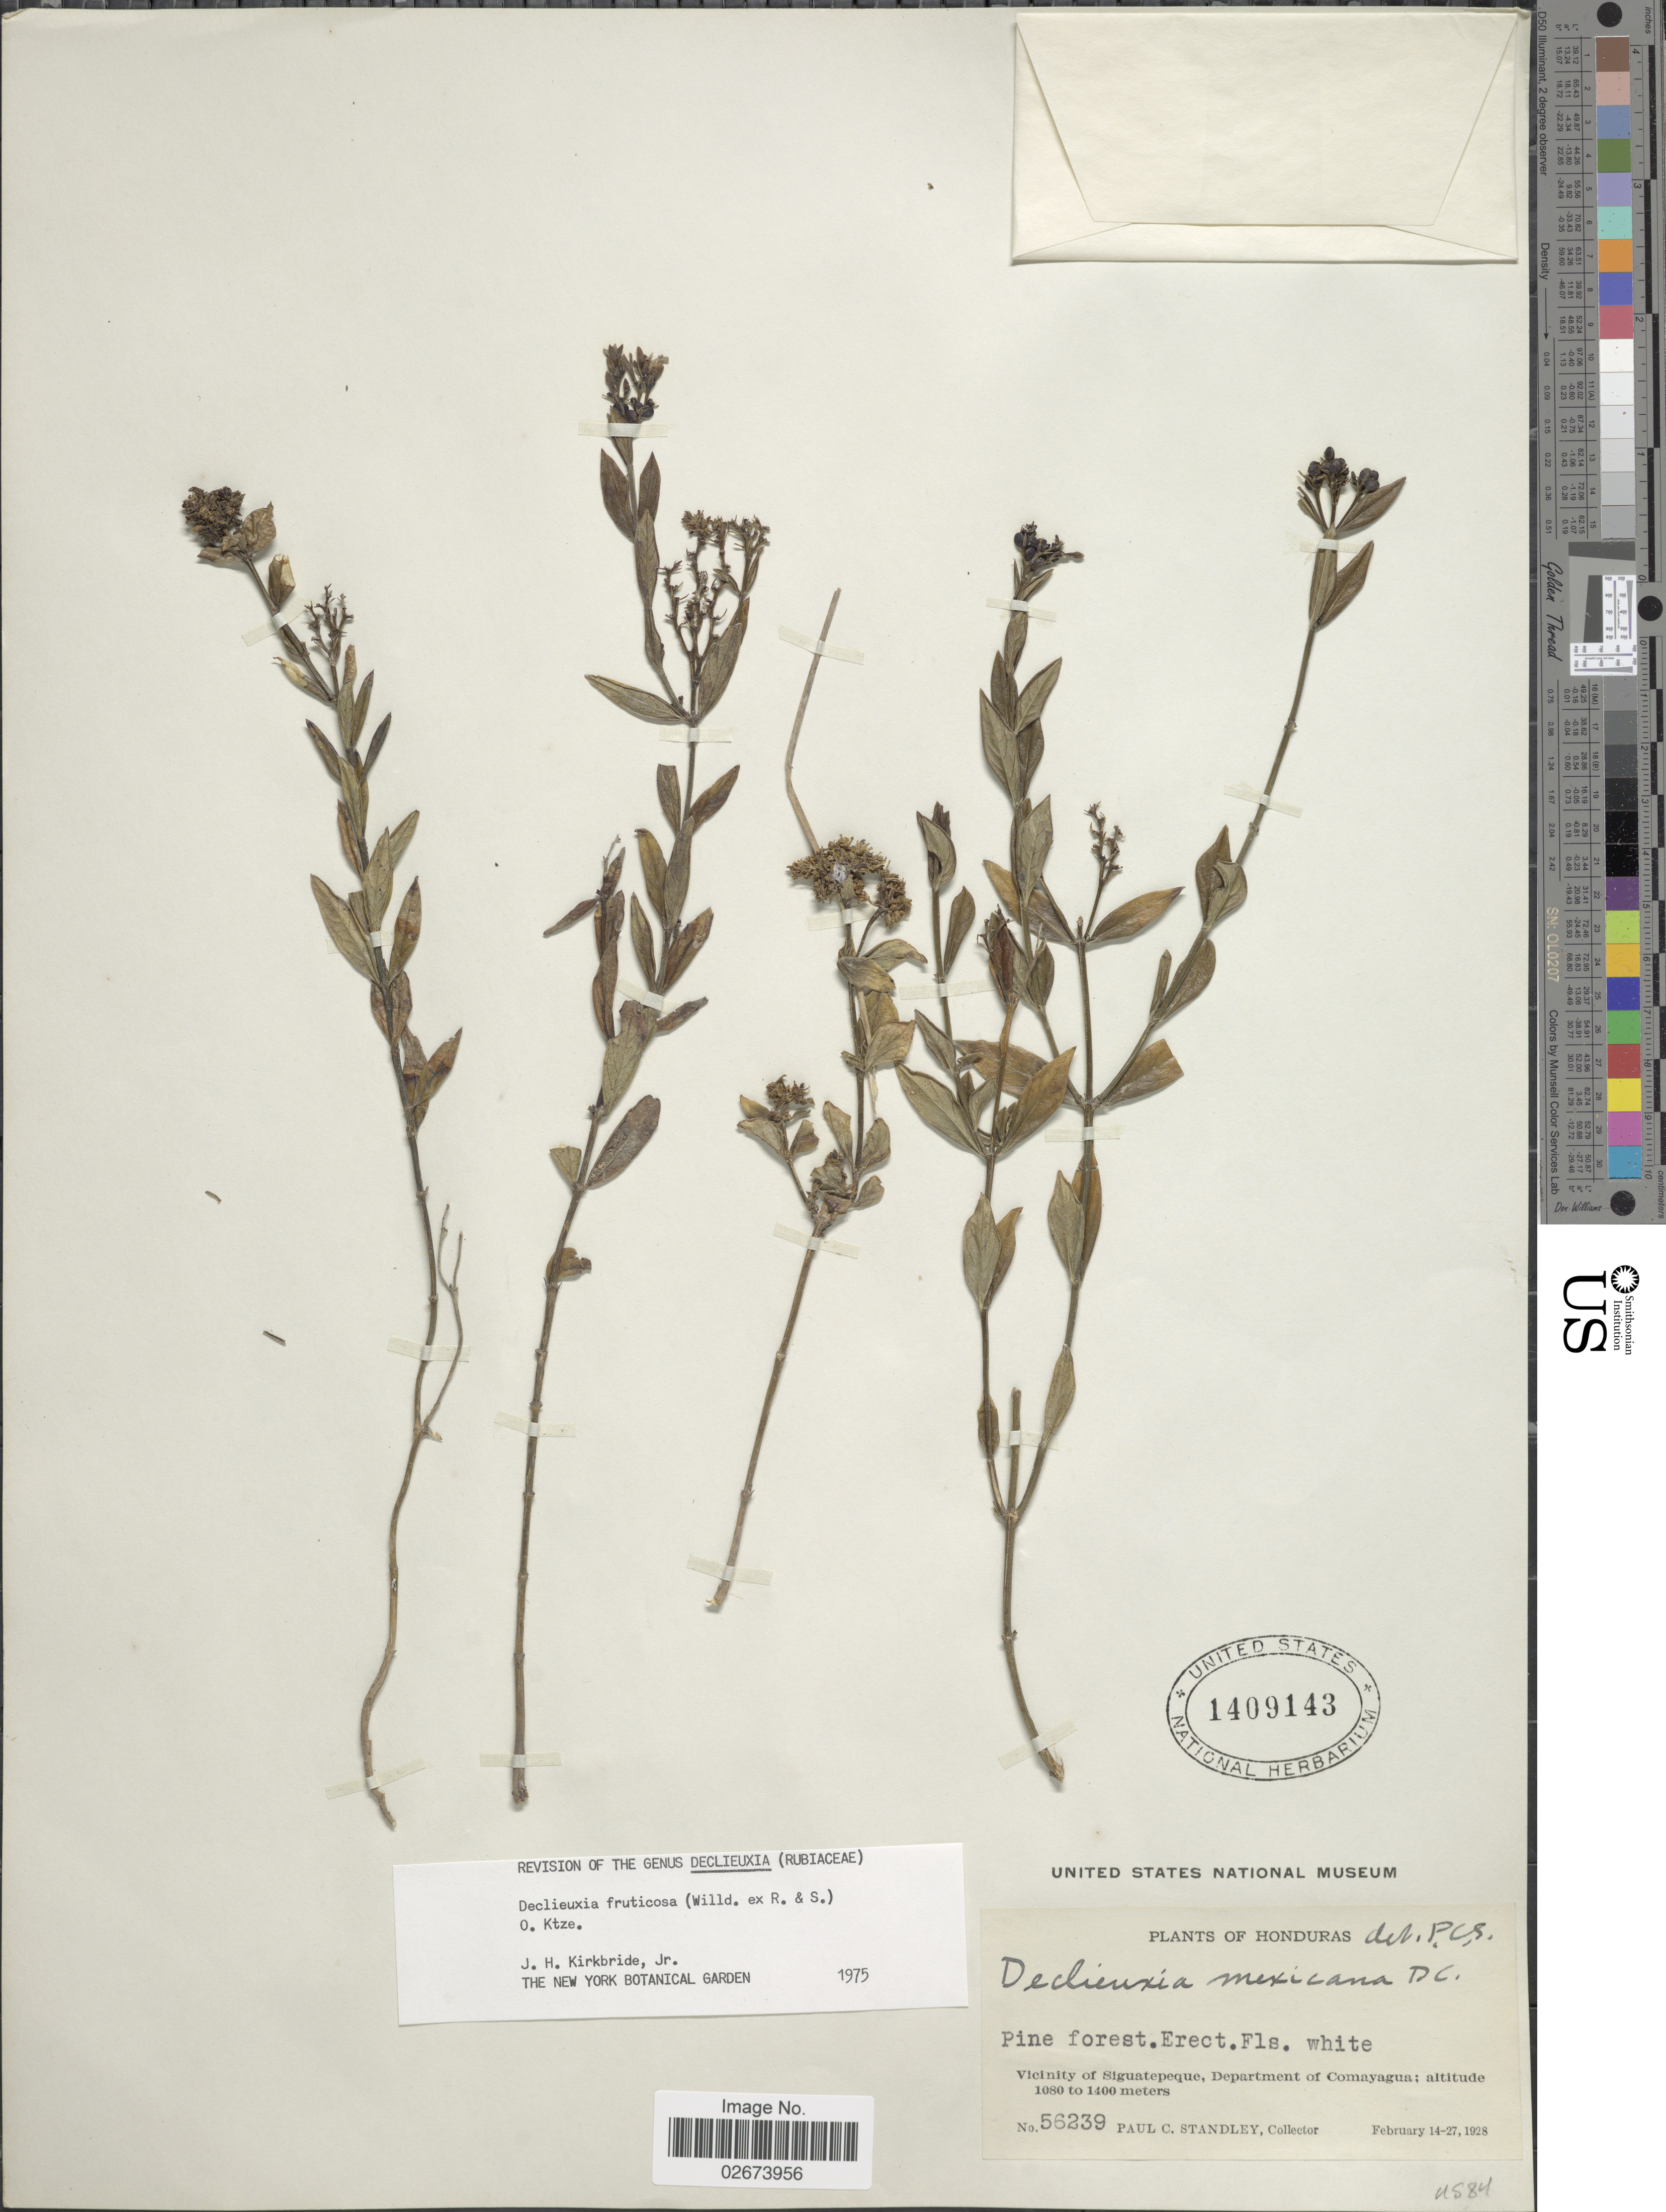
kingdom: Plantae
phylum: Tracheophyta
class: Magnoliopsida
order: Gentianales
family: Rubiaceae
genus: Declieuxia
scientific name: Declieuxia fruticosa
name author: (Willd. ex Roem. & Schult.) Kuntze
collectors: P. C. Standley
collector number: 56239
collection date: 1928-02-14/1928-02-27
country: Honduras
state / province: Comayagua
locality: Vicinity of Siguatepeque, Department of Comayagua.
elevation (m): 1080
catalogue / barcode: US 1409143